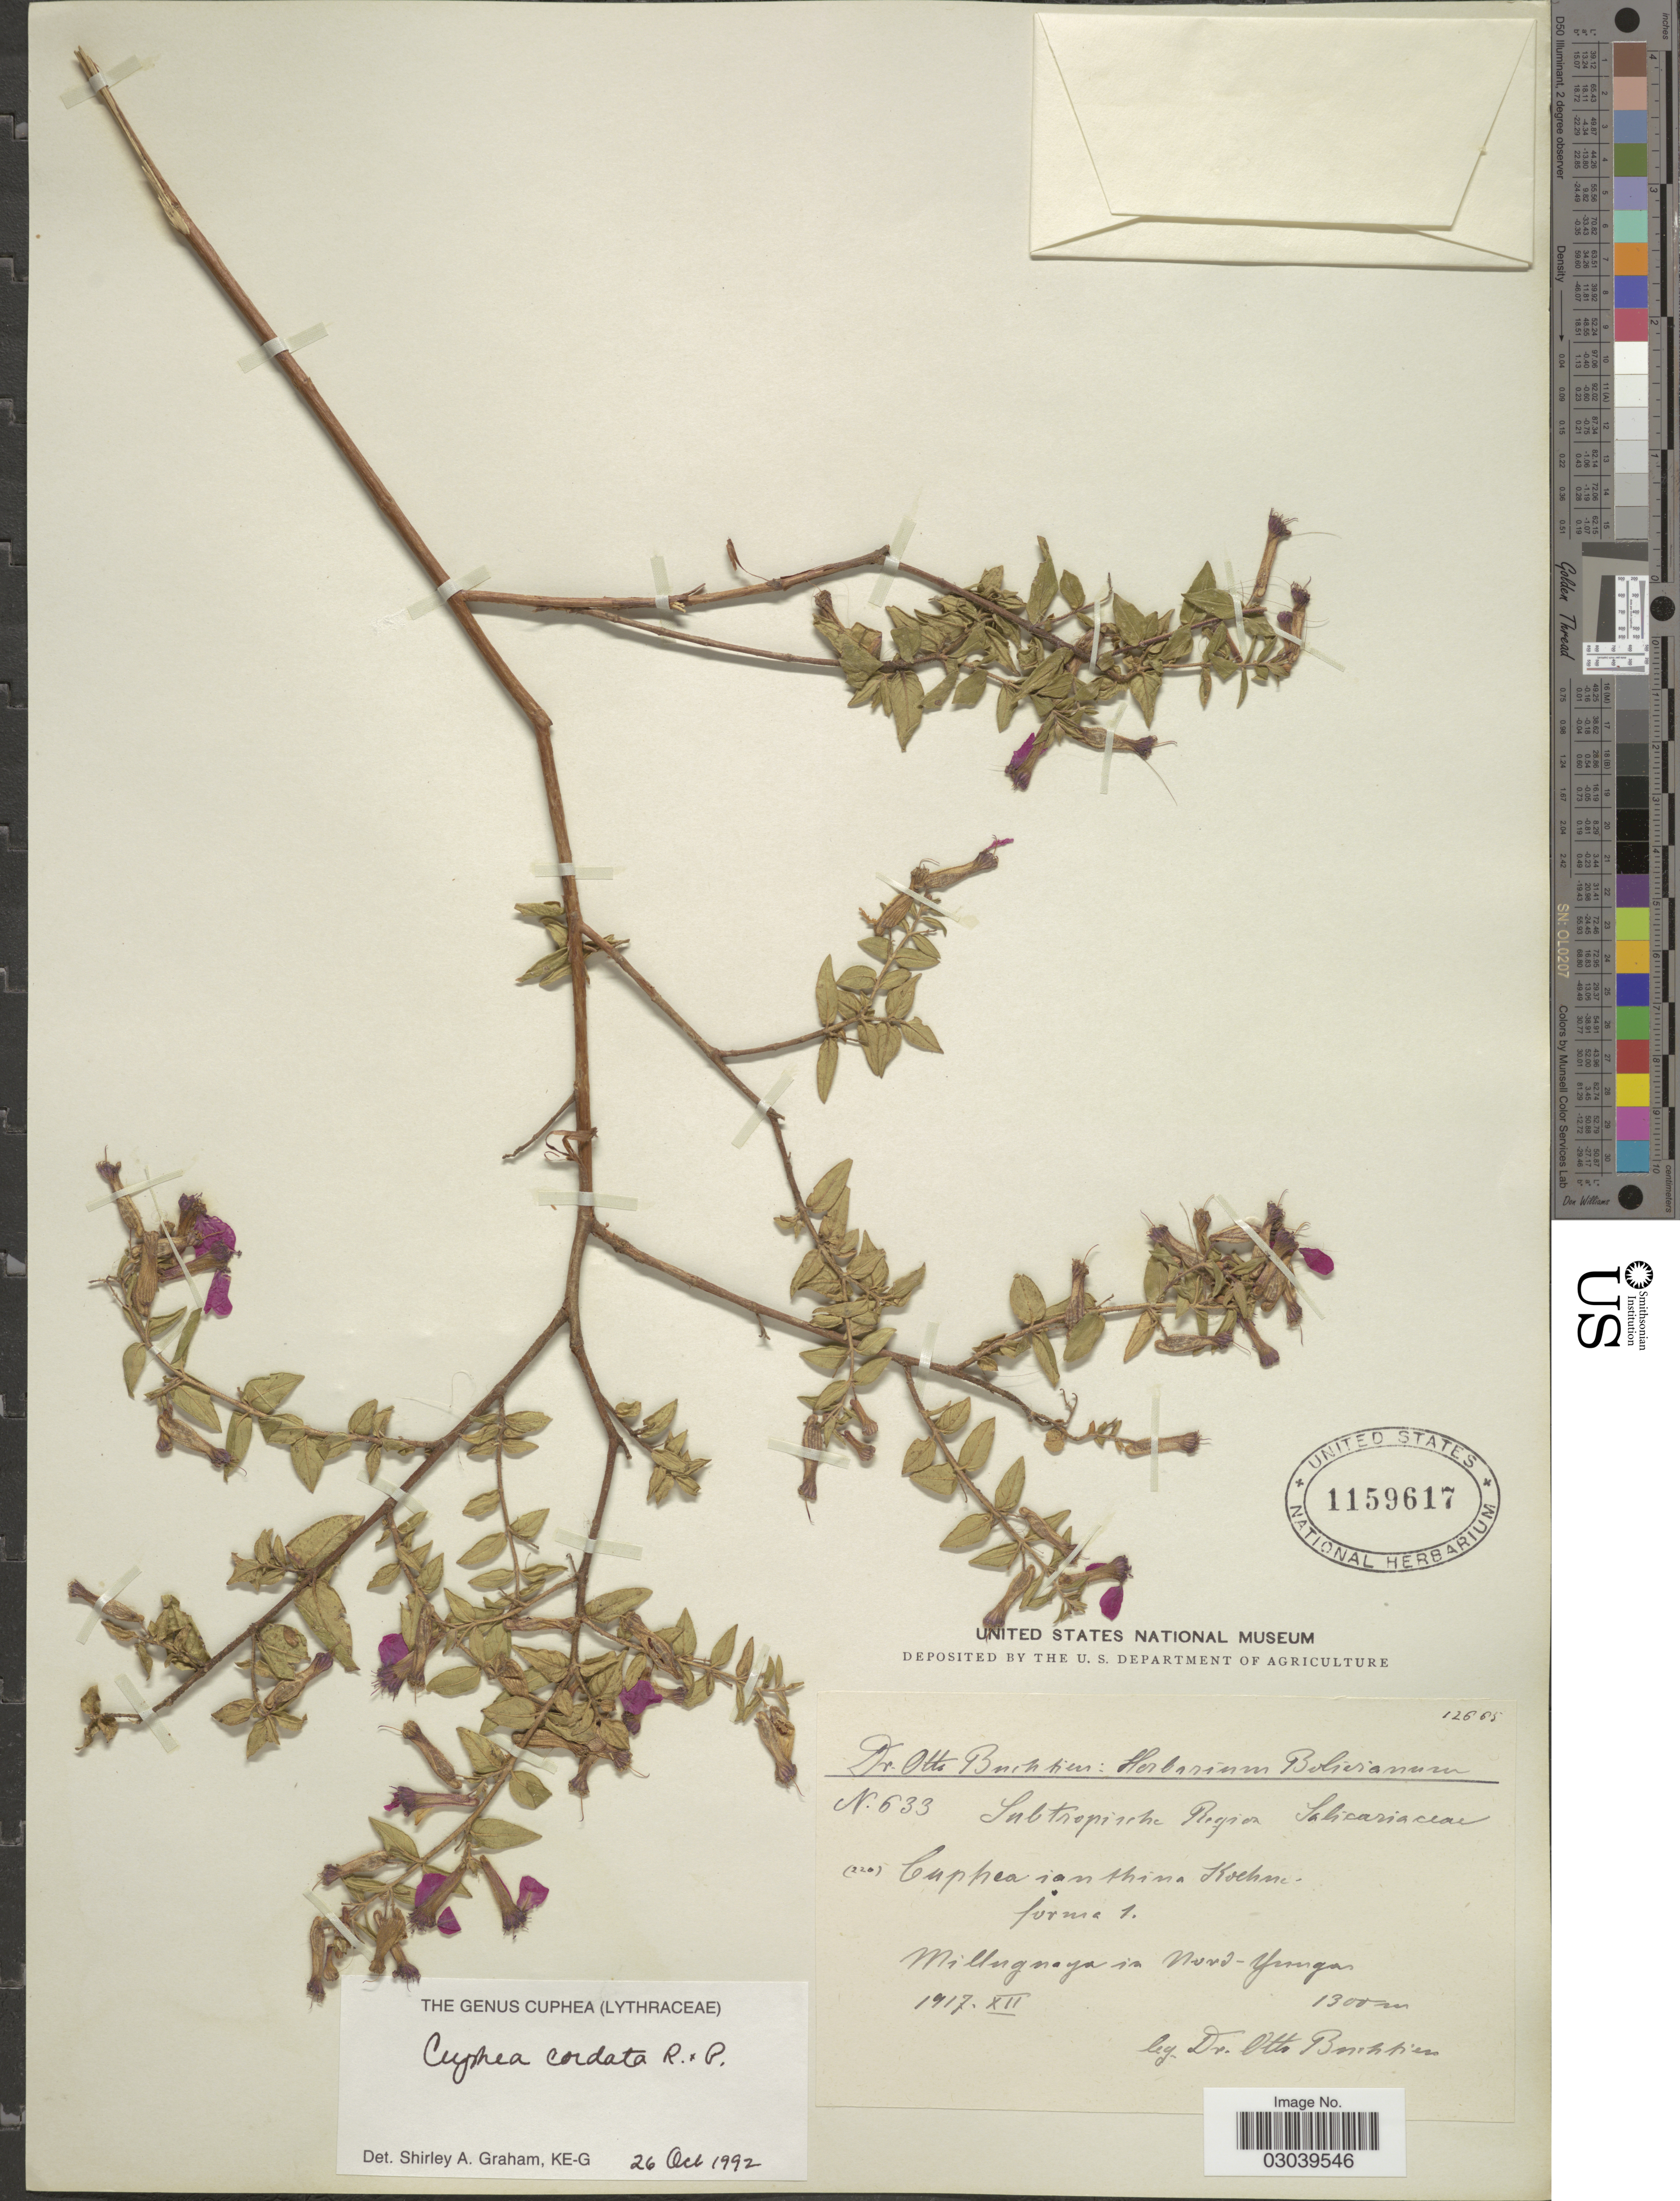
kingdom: Plantae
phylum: Tracheophyta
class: Magnoliopsida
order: Myrtales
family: Lythraceae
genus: Cuphea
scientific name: Cuphea cordata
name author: Ruiz & Pav.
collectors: O. Buchtien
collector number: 633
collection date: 1917-12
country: Bolivia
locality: Milluguaya in Nord-Yungas.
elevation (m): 1300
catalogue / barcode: US 1159617